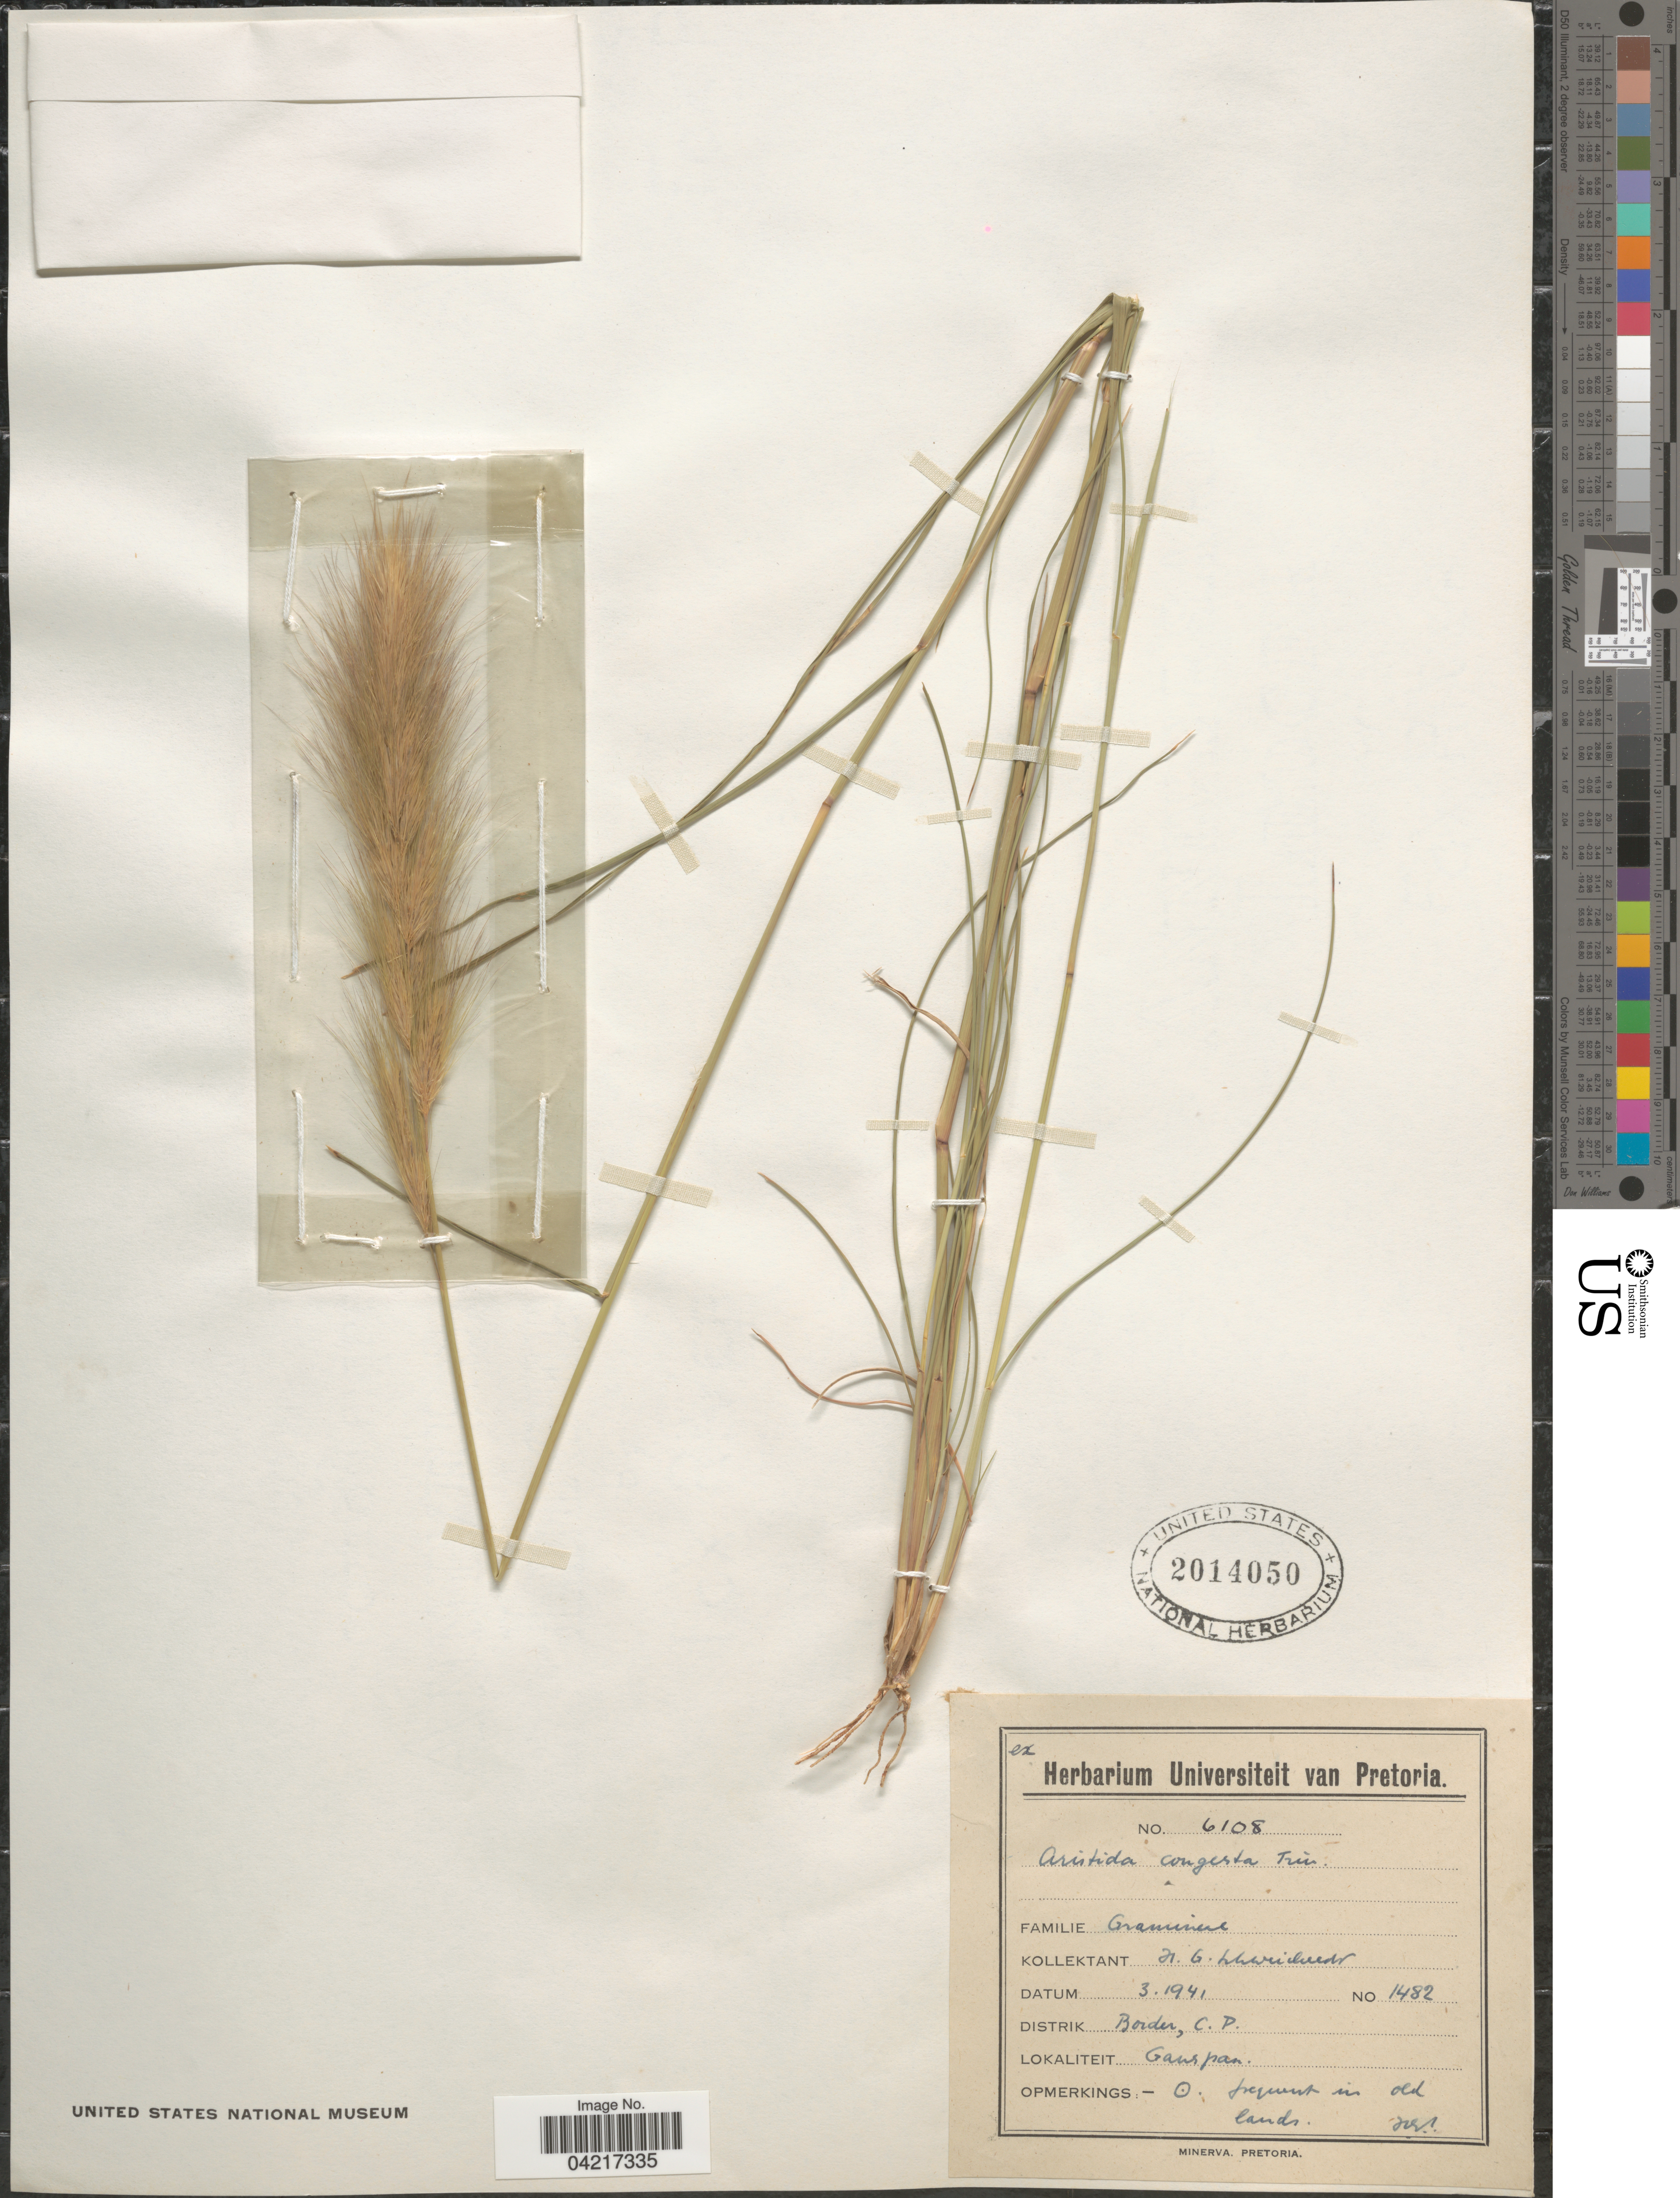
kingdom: Plantae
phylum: Tracheophyta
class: Liliopsida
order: Poales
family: Poaceae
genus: Aristida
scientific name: Aristida congesta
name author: Roem. & Schult.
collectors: H. Schweickerdt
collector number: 1482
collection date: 1941-03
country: South Africa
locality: Border, C. P.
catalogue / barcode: US 2014050